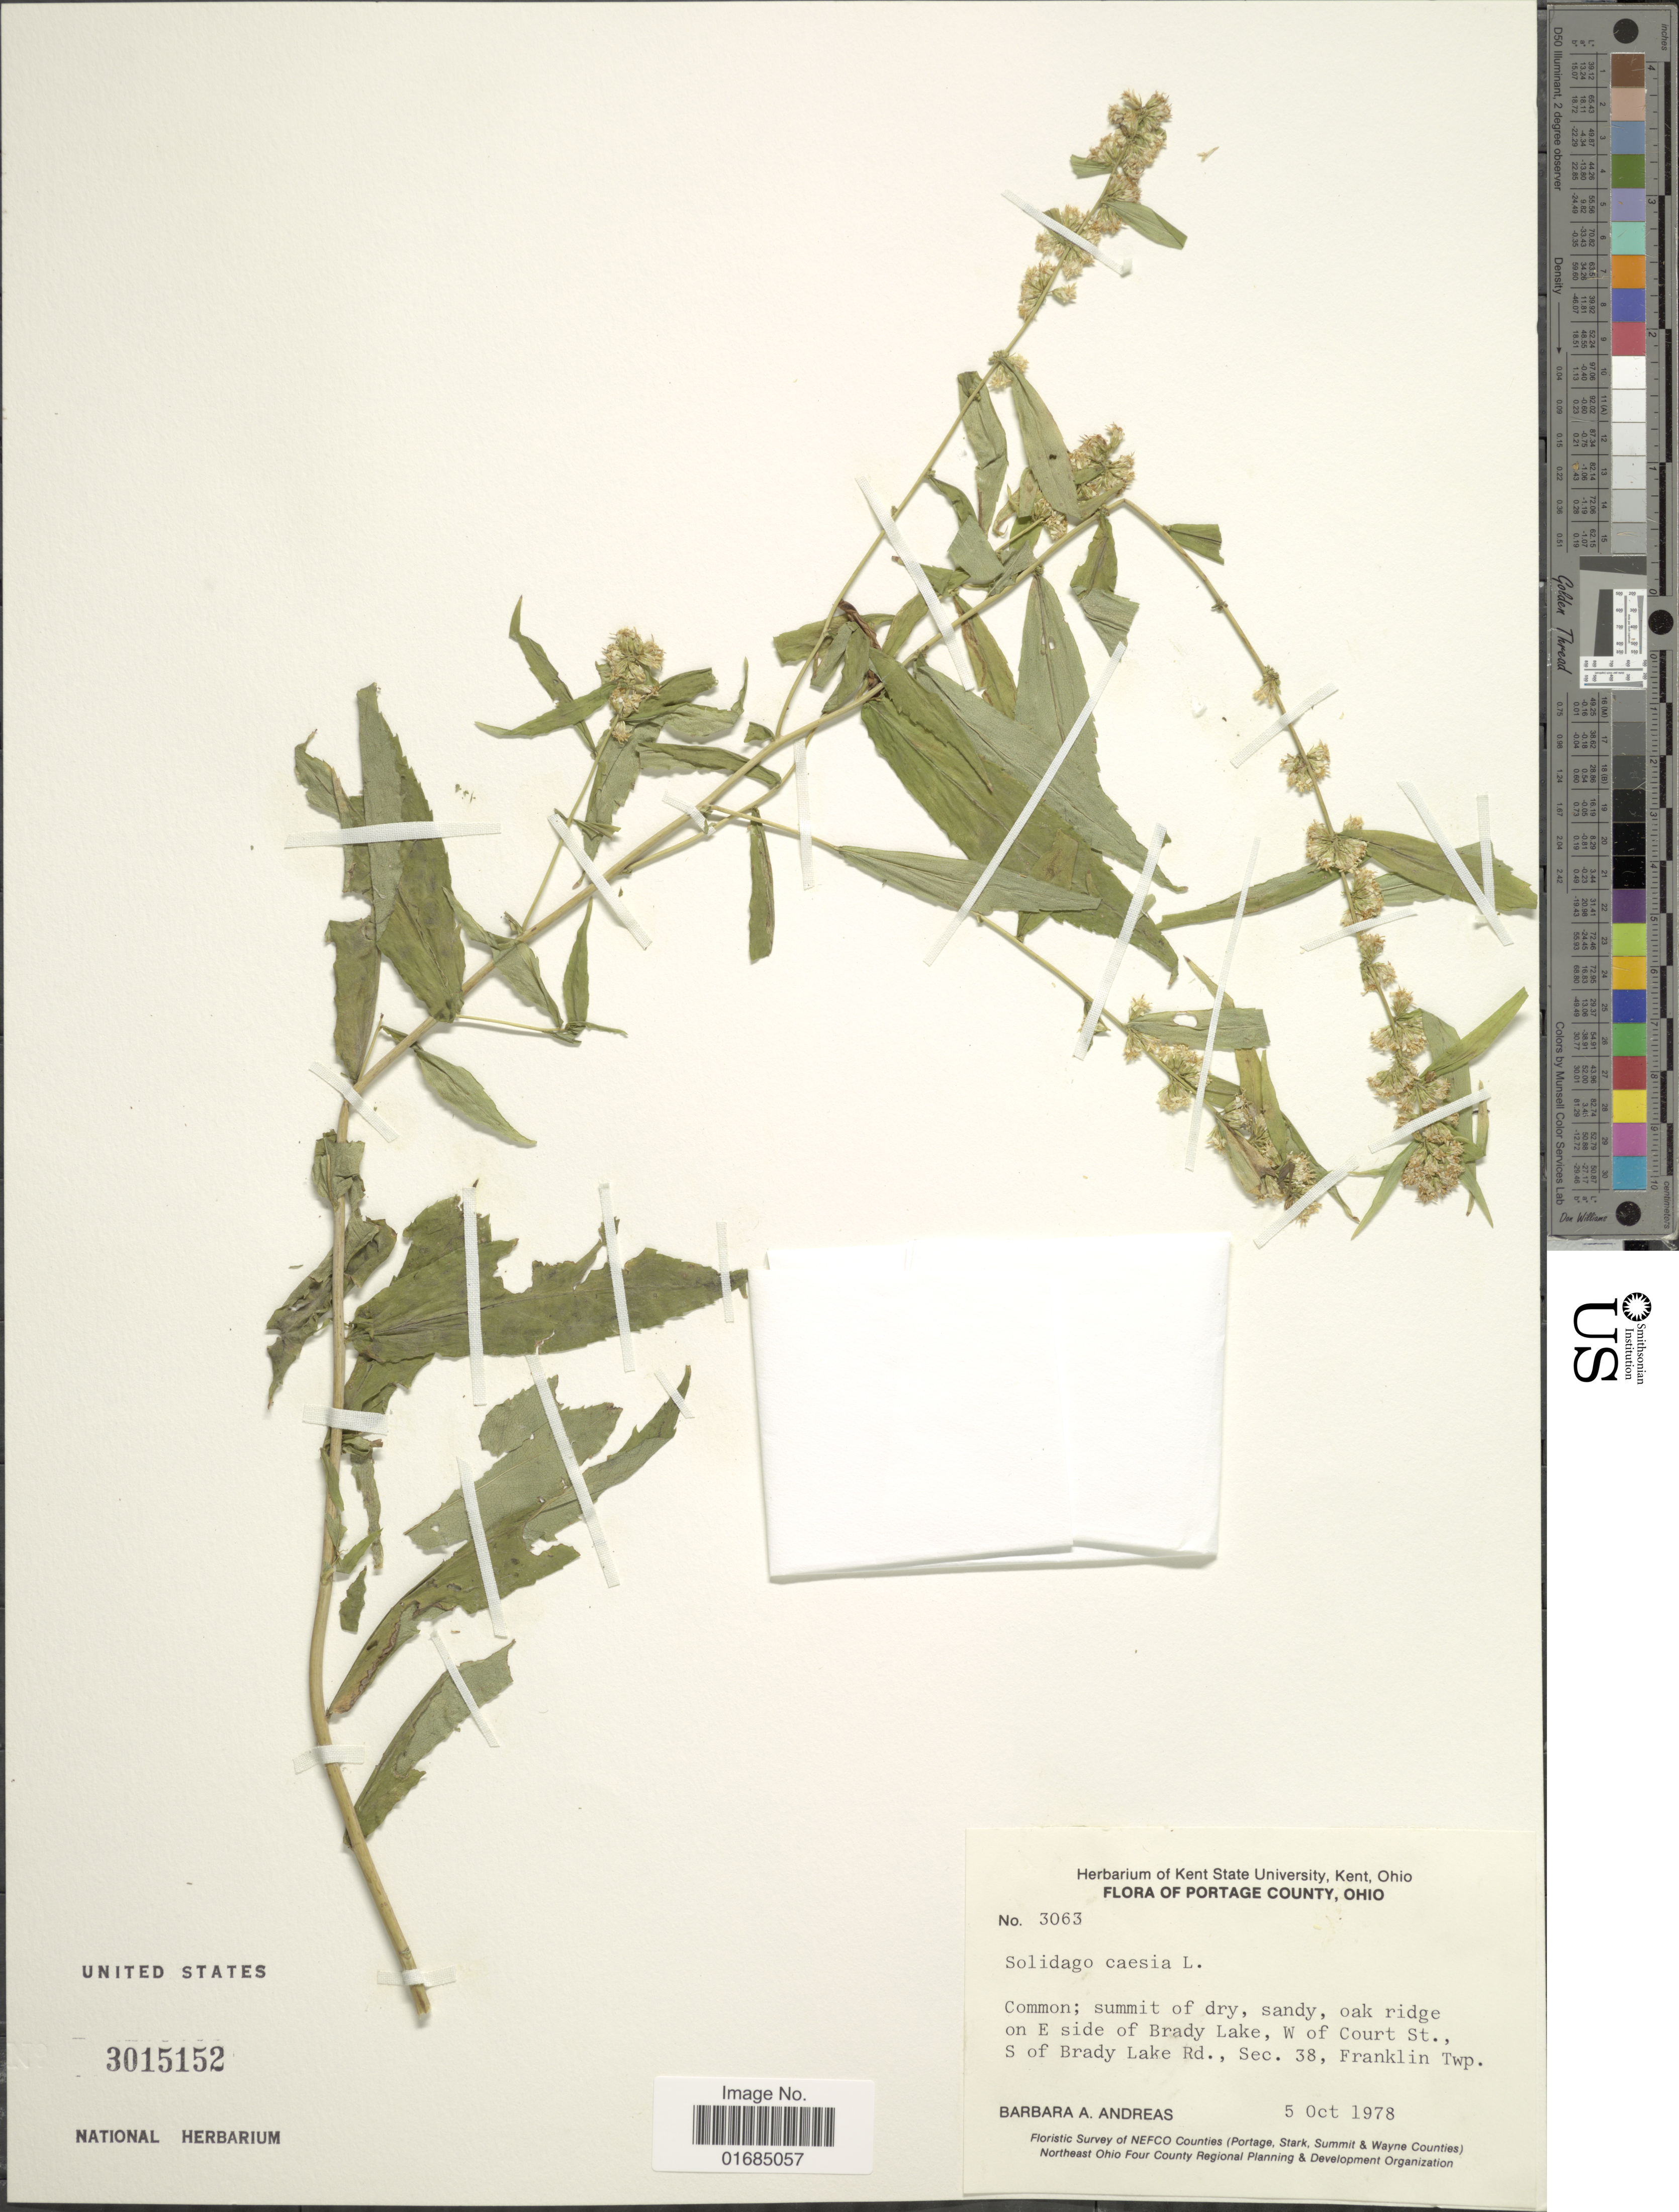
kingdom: Plantae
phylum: Tracheophyta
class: Magnoliopsida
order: Asterales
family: Asteraceae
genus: Solidago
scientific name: Solidago caesia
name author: L.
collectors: B. A. Andreas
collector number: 3063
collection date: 1978-10-05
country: United States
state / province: Ohio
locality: Portage County, Ohio. on E. side of Bridy Lake, W of Court St., S of Brady Lake Rd., Sec. 38, Franklin Twp.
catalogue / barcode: US 3015152